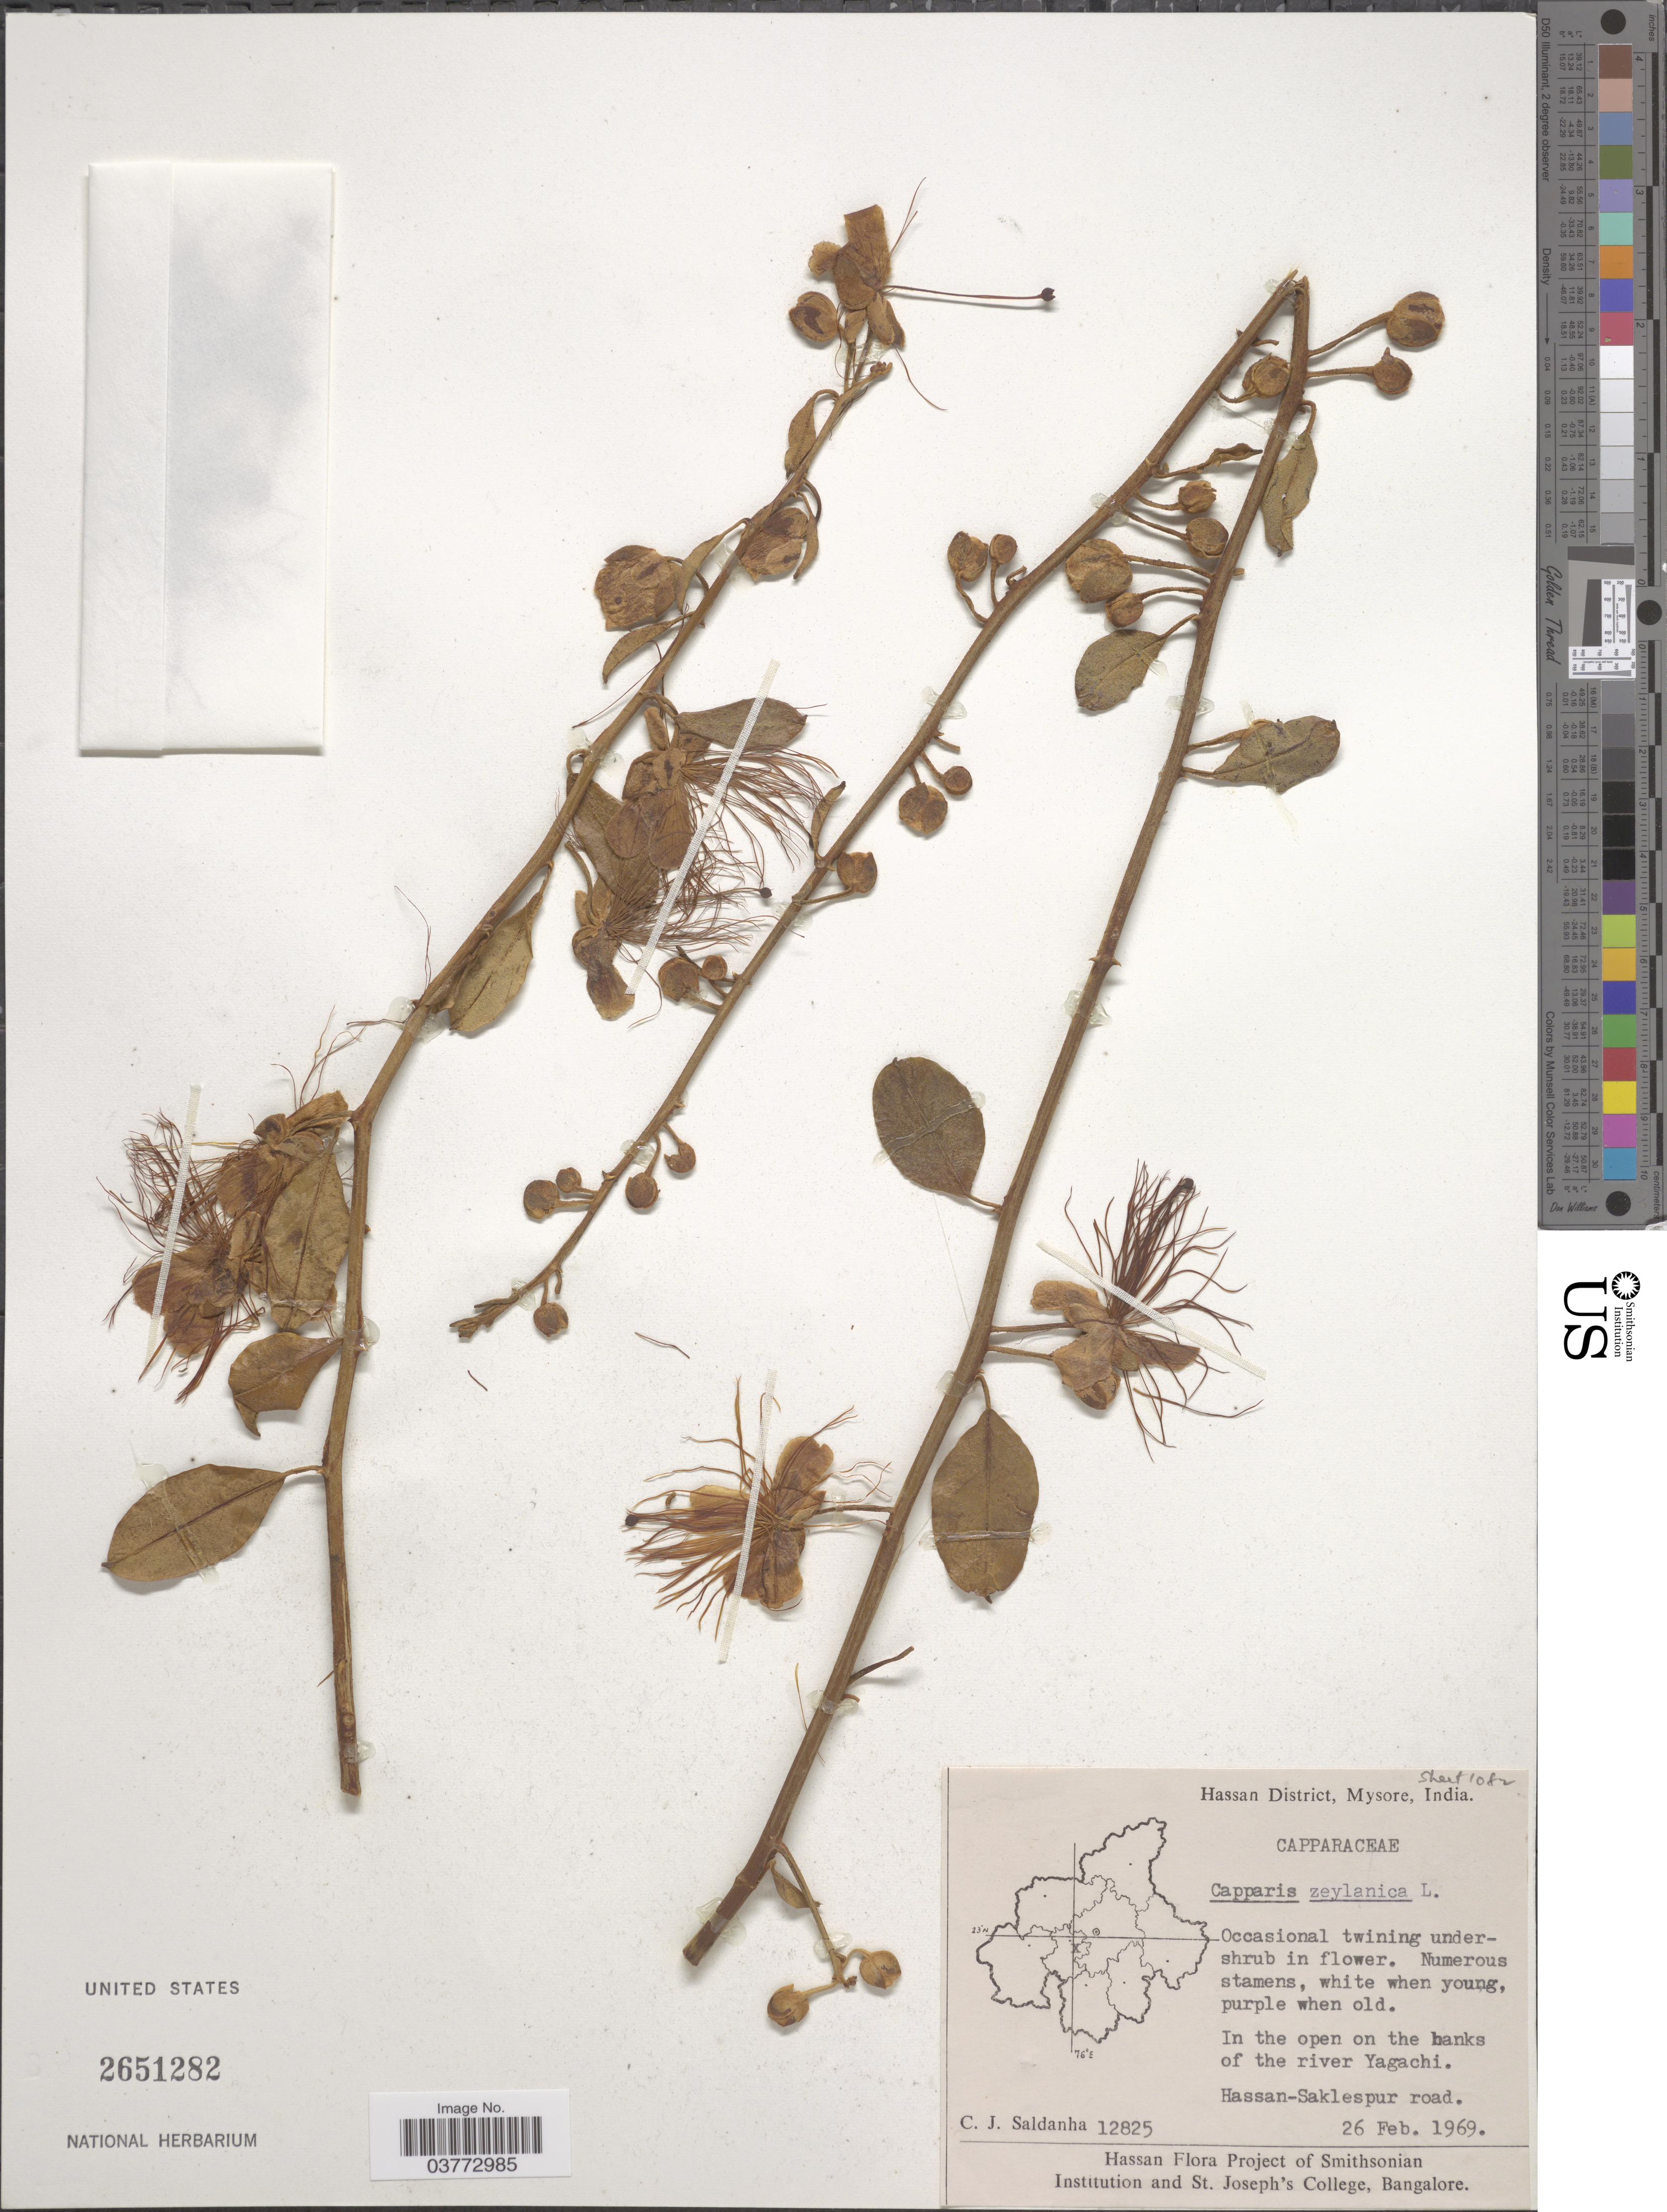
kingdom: Plantae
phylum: Tracheophyta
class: Magnoliopsida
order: Brassicales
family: Capparaceae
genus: Capparis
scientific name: Capparis zeylanica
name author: L.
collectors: C. J. Saldanha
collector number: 12825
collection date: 1969-02-26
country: India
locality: Hassan District, Mysore. In the open on the banks of the river Yagachi. Hassan-Saklespur road.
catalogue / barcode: US 2651282